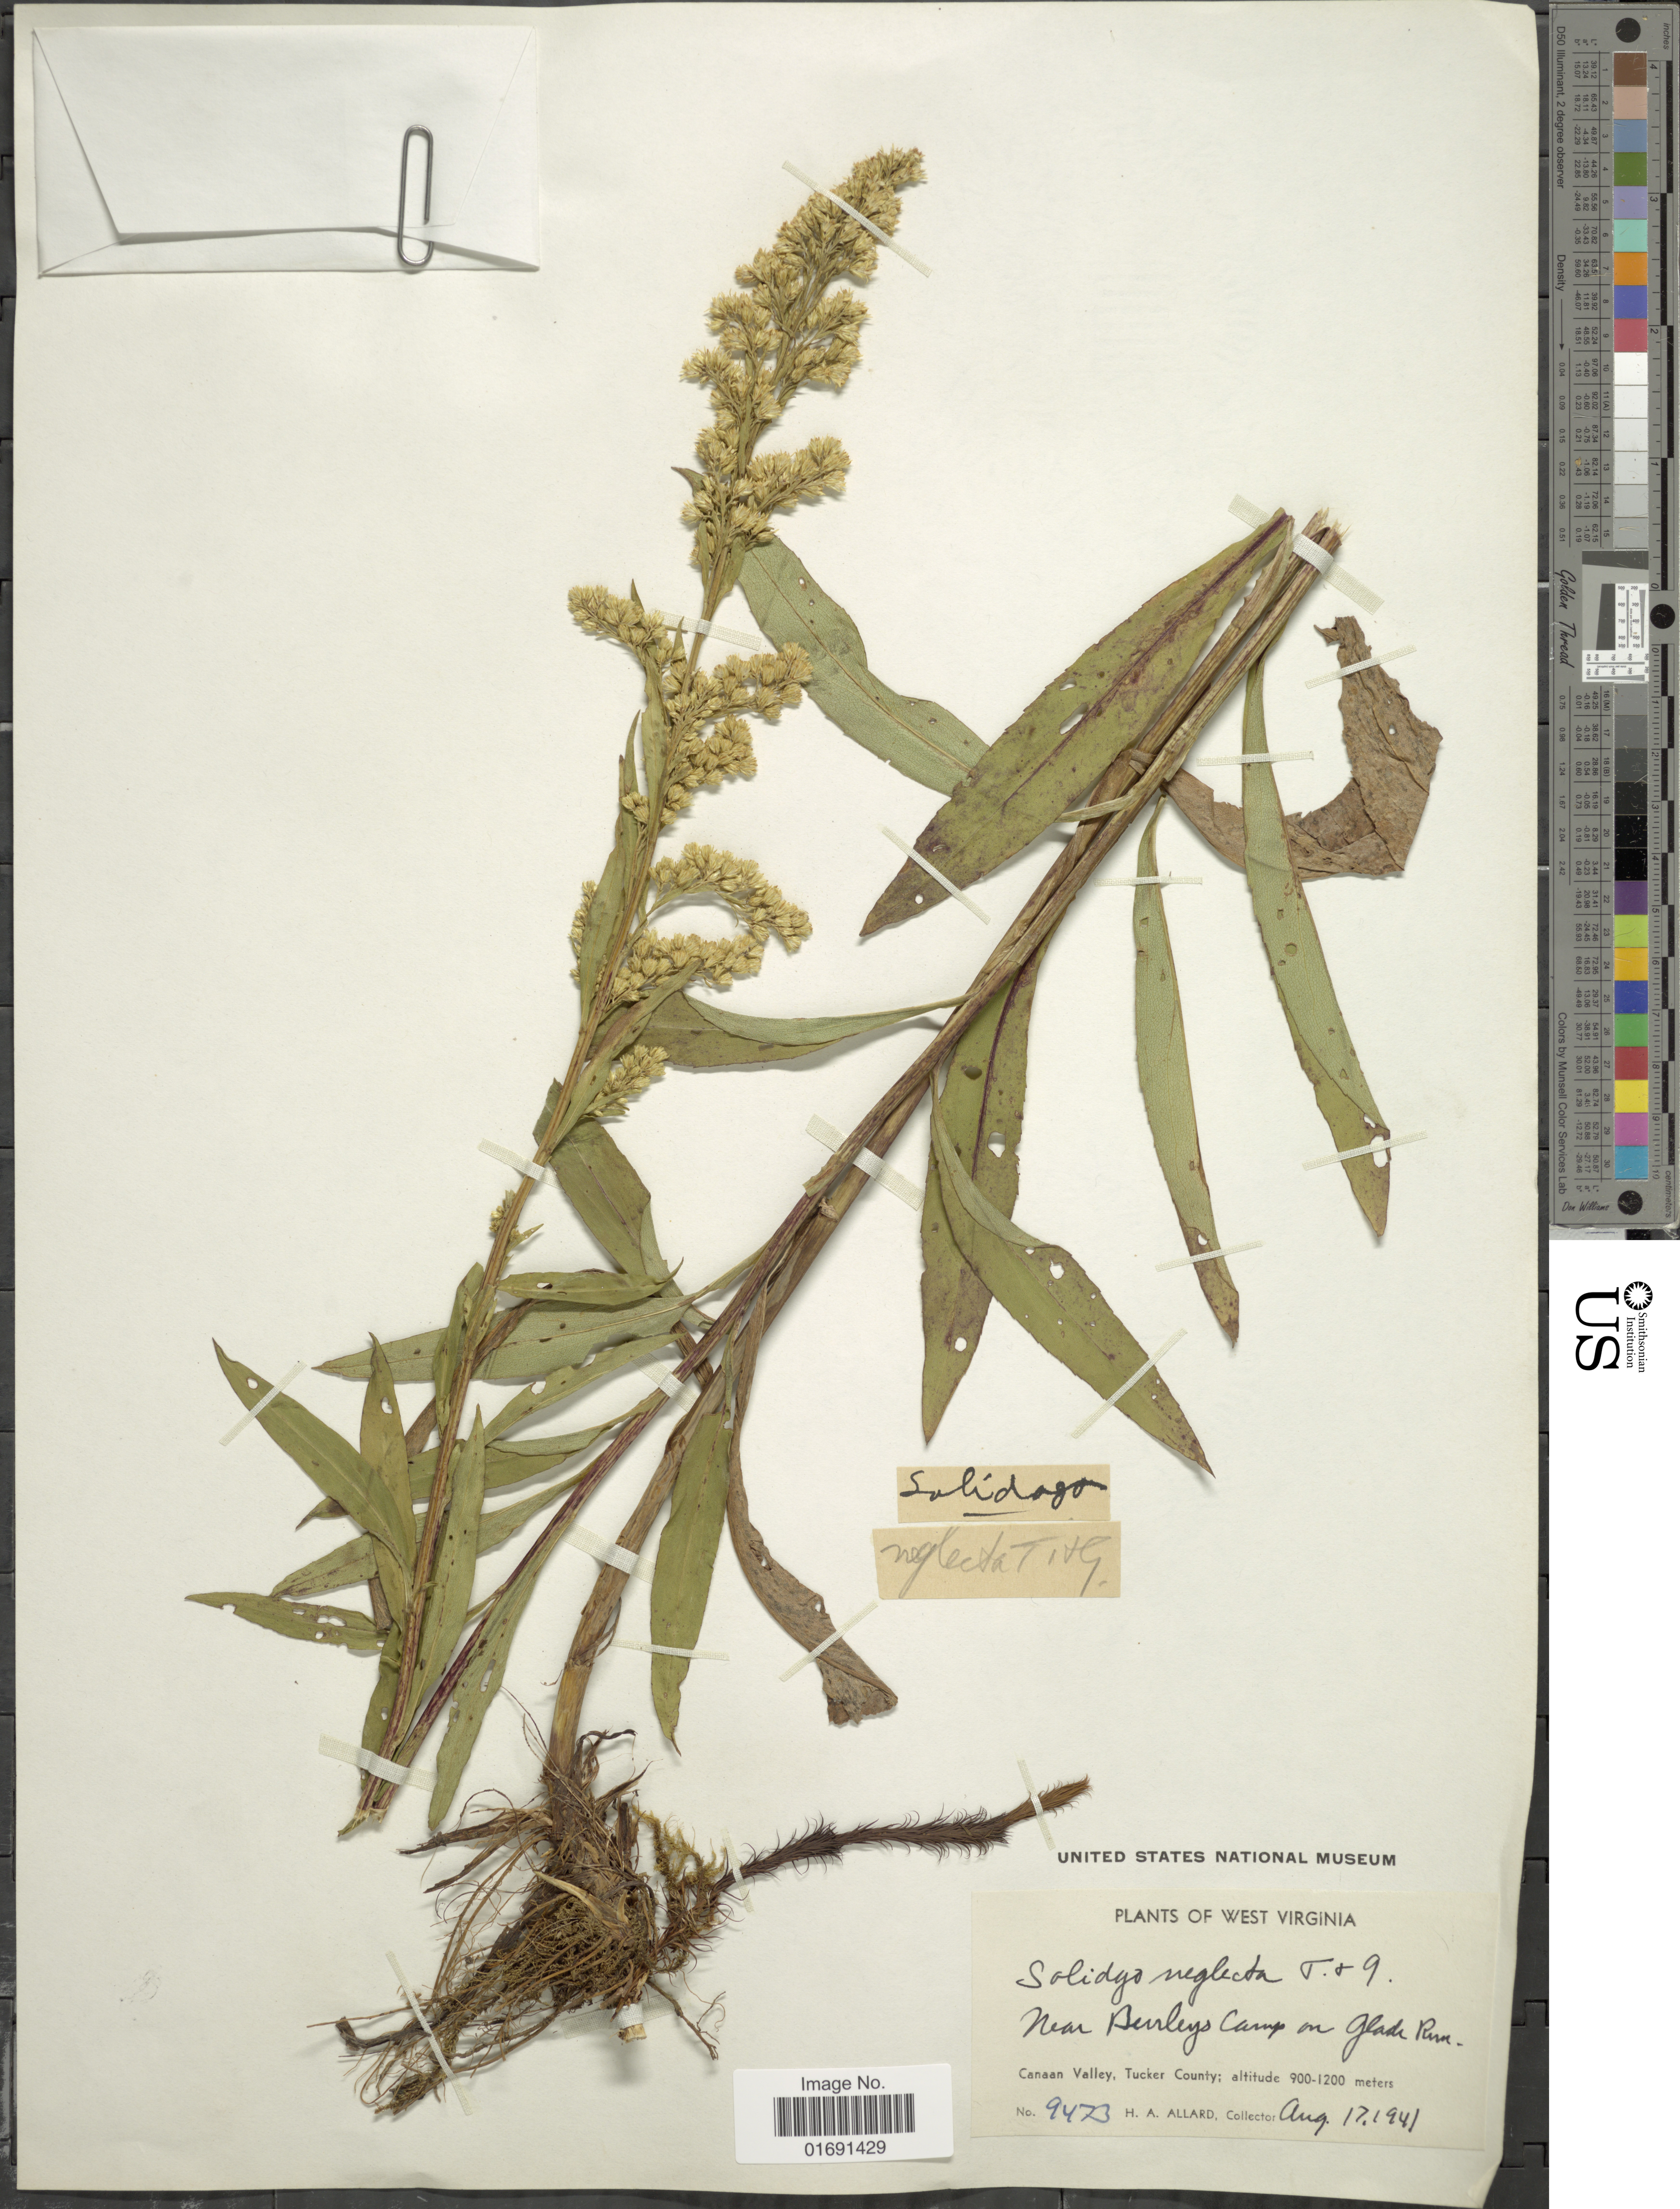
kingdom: Plantae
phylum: Tracheophyta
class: Magnoliopsida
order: Asterales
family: Asteraceae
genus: Solidago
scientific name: Solidago uniligulata var. neglecta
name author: Fernald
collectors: H. A. Allard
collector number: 9473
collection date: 1941-08-17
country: United States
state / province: West Virginia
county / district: Tucker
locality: Near Burleys Camp on Glade Run, Canaan Valley, Tucker County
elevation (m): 900